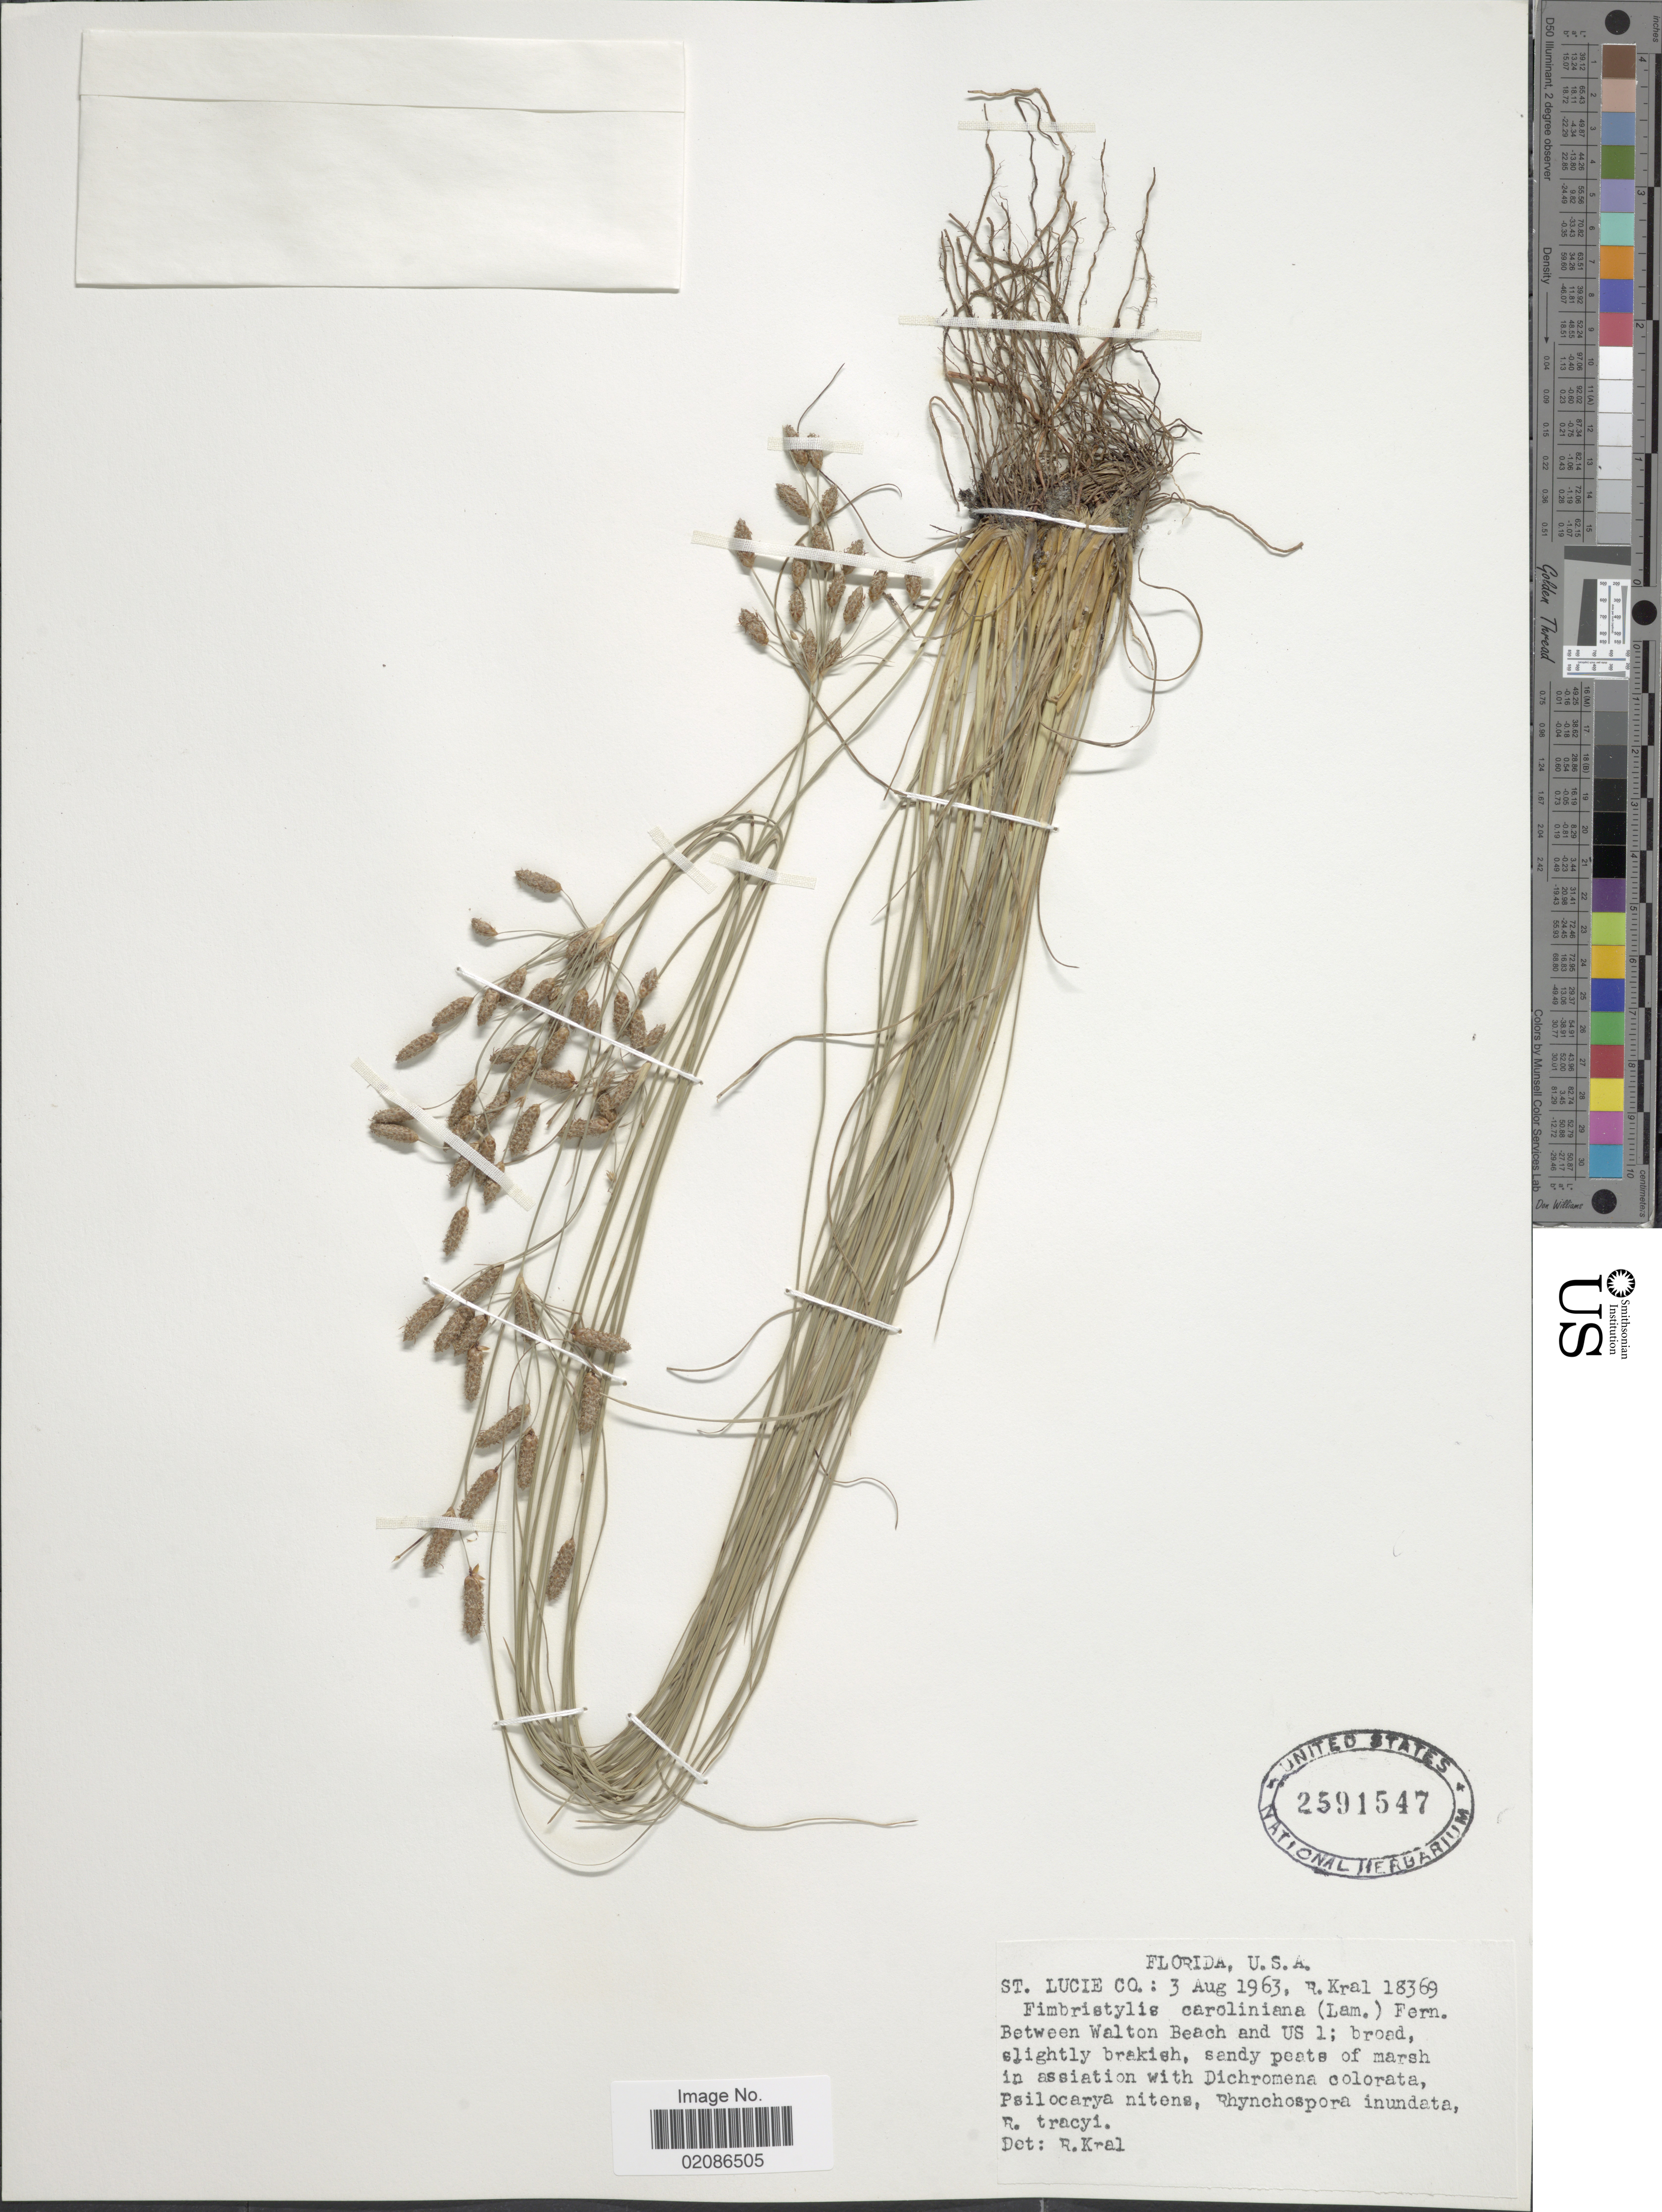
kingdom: Plantae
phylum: Tracheophyta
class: Liliopsida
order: Poales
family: Cyperaceae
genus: Fimbristylis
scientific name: Fimbristylis caroliniana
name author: (Lam.) Fernald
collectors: R. Kral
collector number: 18369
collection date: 1963-08-03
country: United States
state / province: Florida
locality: St Lucie Co, Between Walton Beach and US 1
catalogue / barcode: US 2591547